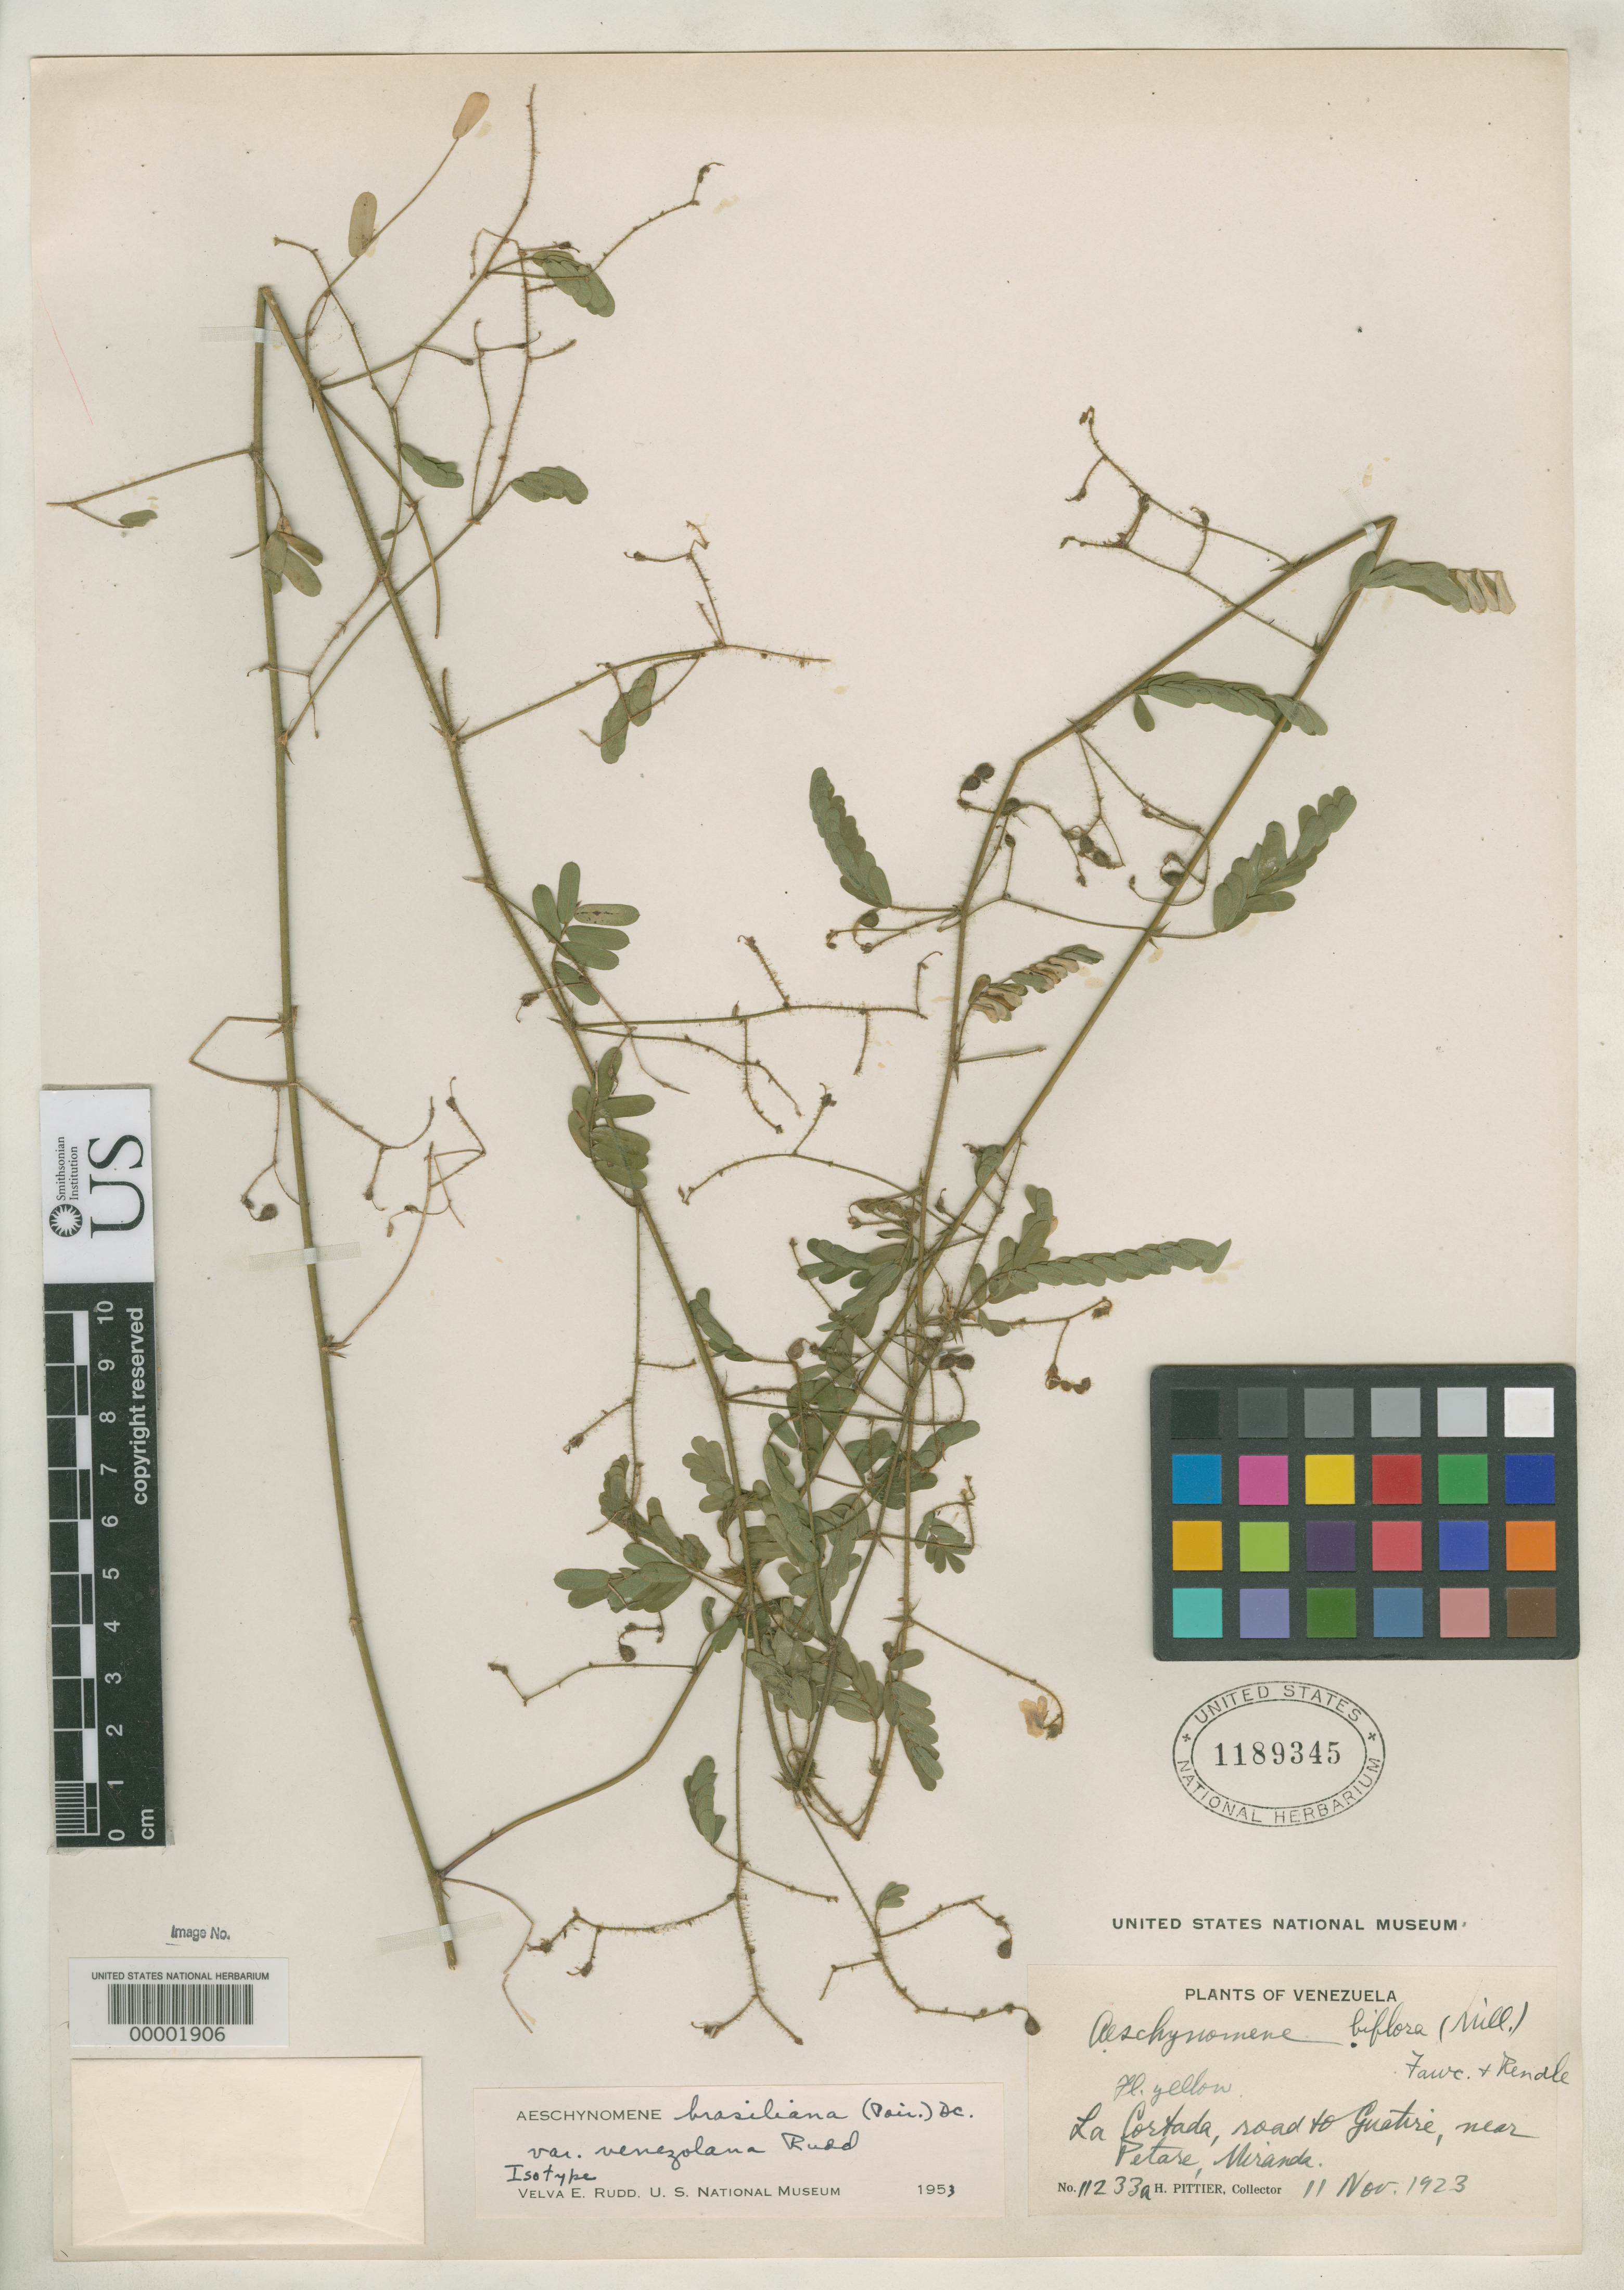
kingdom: Plantae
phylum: Tracheophyta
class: Magnoliopsida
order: Fabales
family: Fabaceae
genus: Aeschynomene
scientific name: Aeschynomene brasiliana var. venezolana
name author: Rudd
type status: Isotype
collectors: H. F. Pittier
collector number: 11233a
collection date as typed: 11 Nov 1923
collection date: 1923-11-11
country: Venezuela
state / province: Miranda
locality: Near Petare.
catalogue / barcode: US 1189345